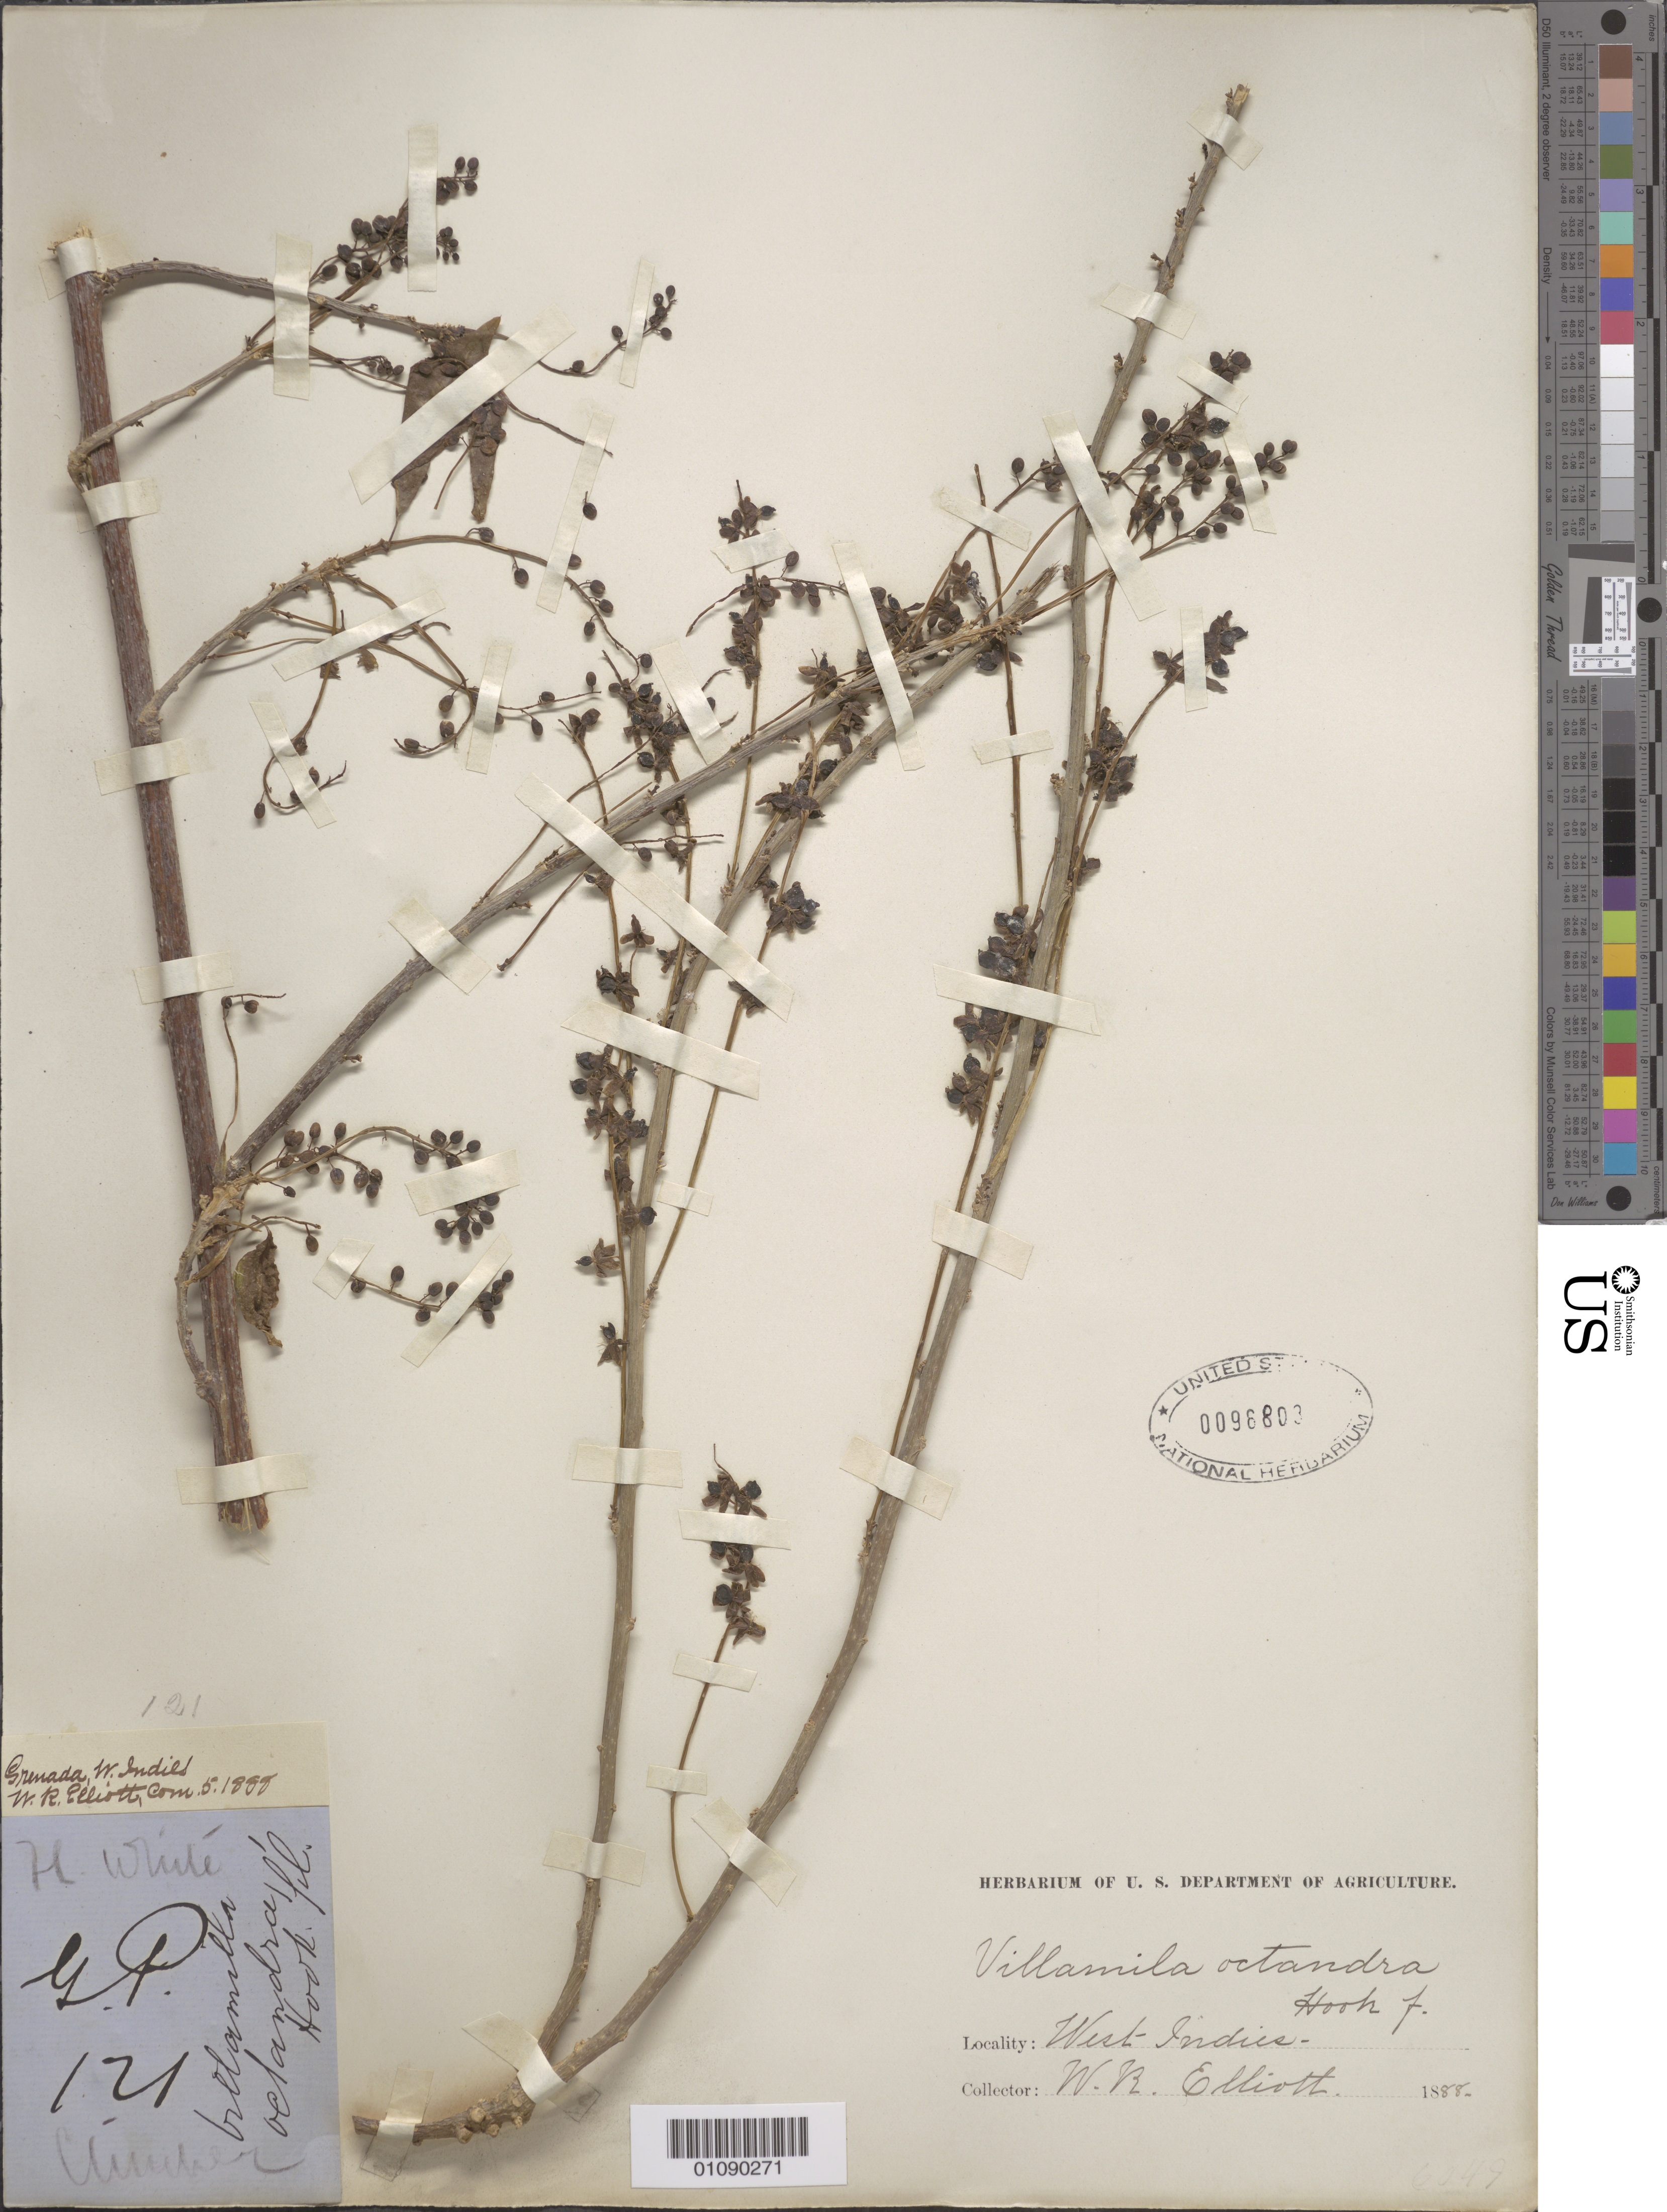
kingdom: Plantae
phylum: Tracheophyta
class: Magnoliopsida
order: Caryophyllales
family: Phytolaccaceae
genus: Trichostigma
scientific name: Trichostigma octandrum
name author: (L.) H. Walter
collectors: W. Elliott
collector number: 121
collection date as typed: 1888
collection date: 1888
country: Grenada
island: Grenada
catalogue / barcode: US 96803